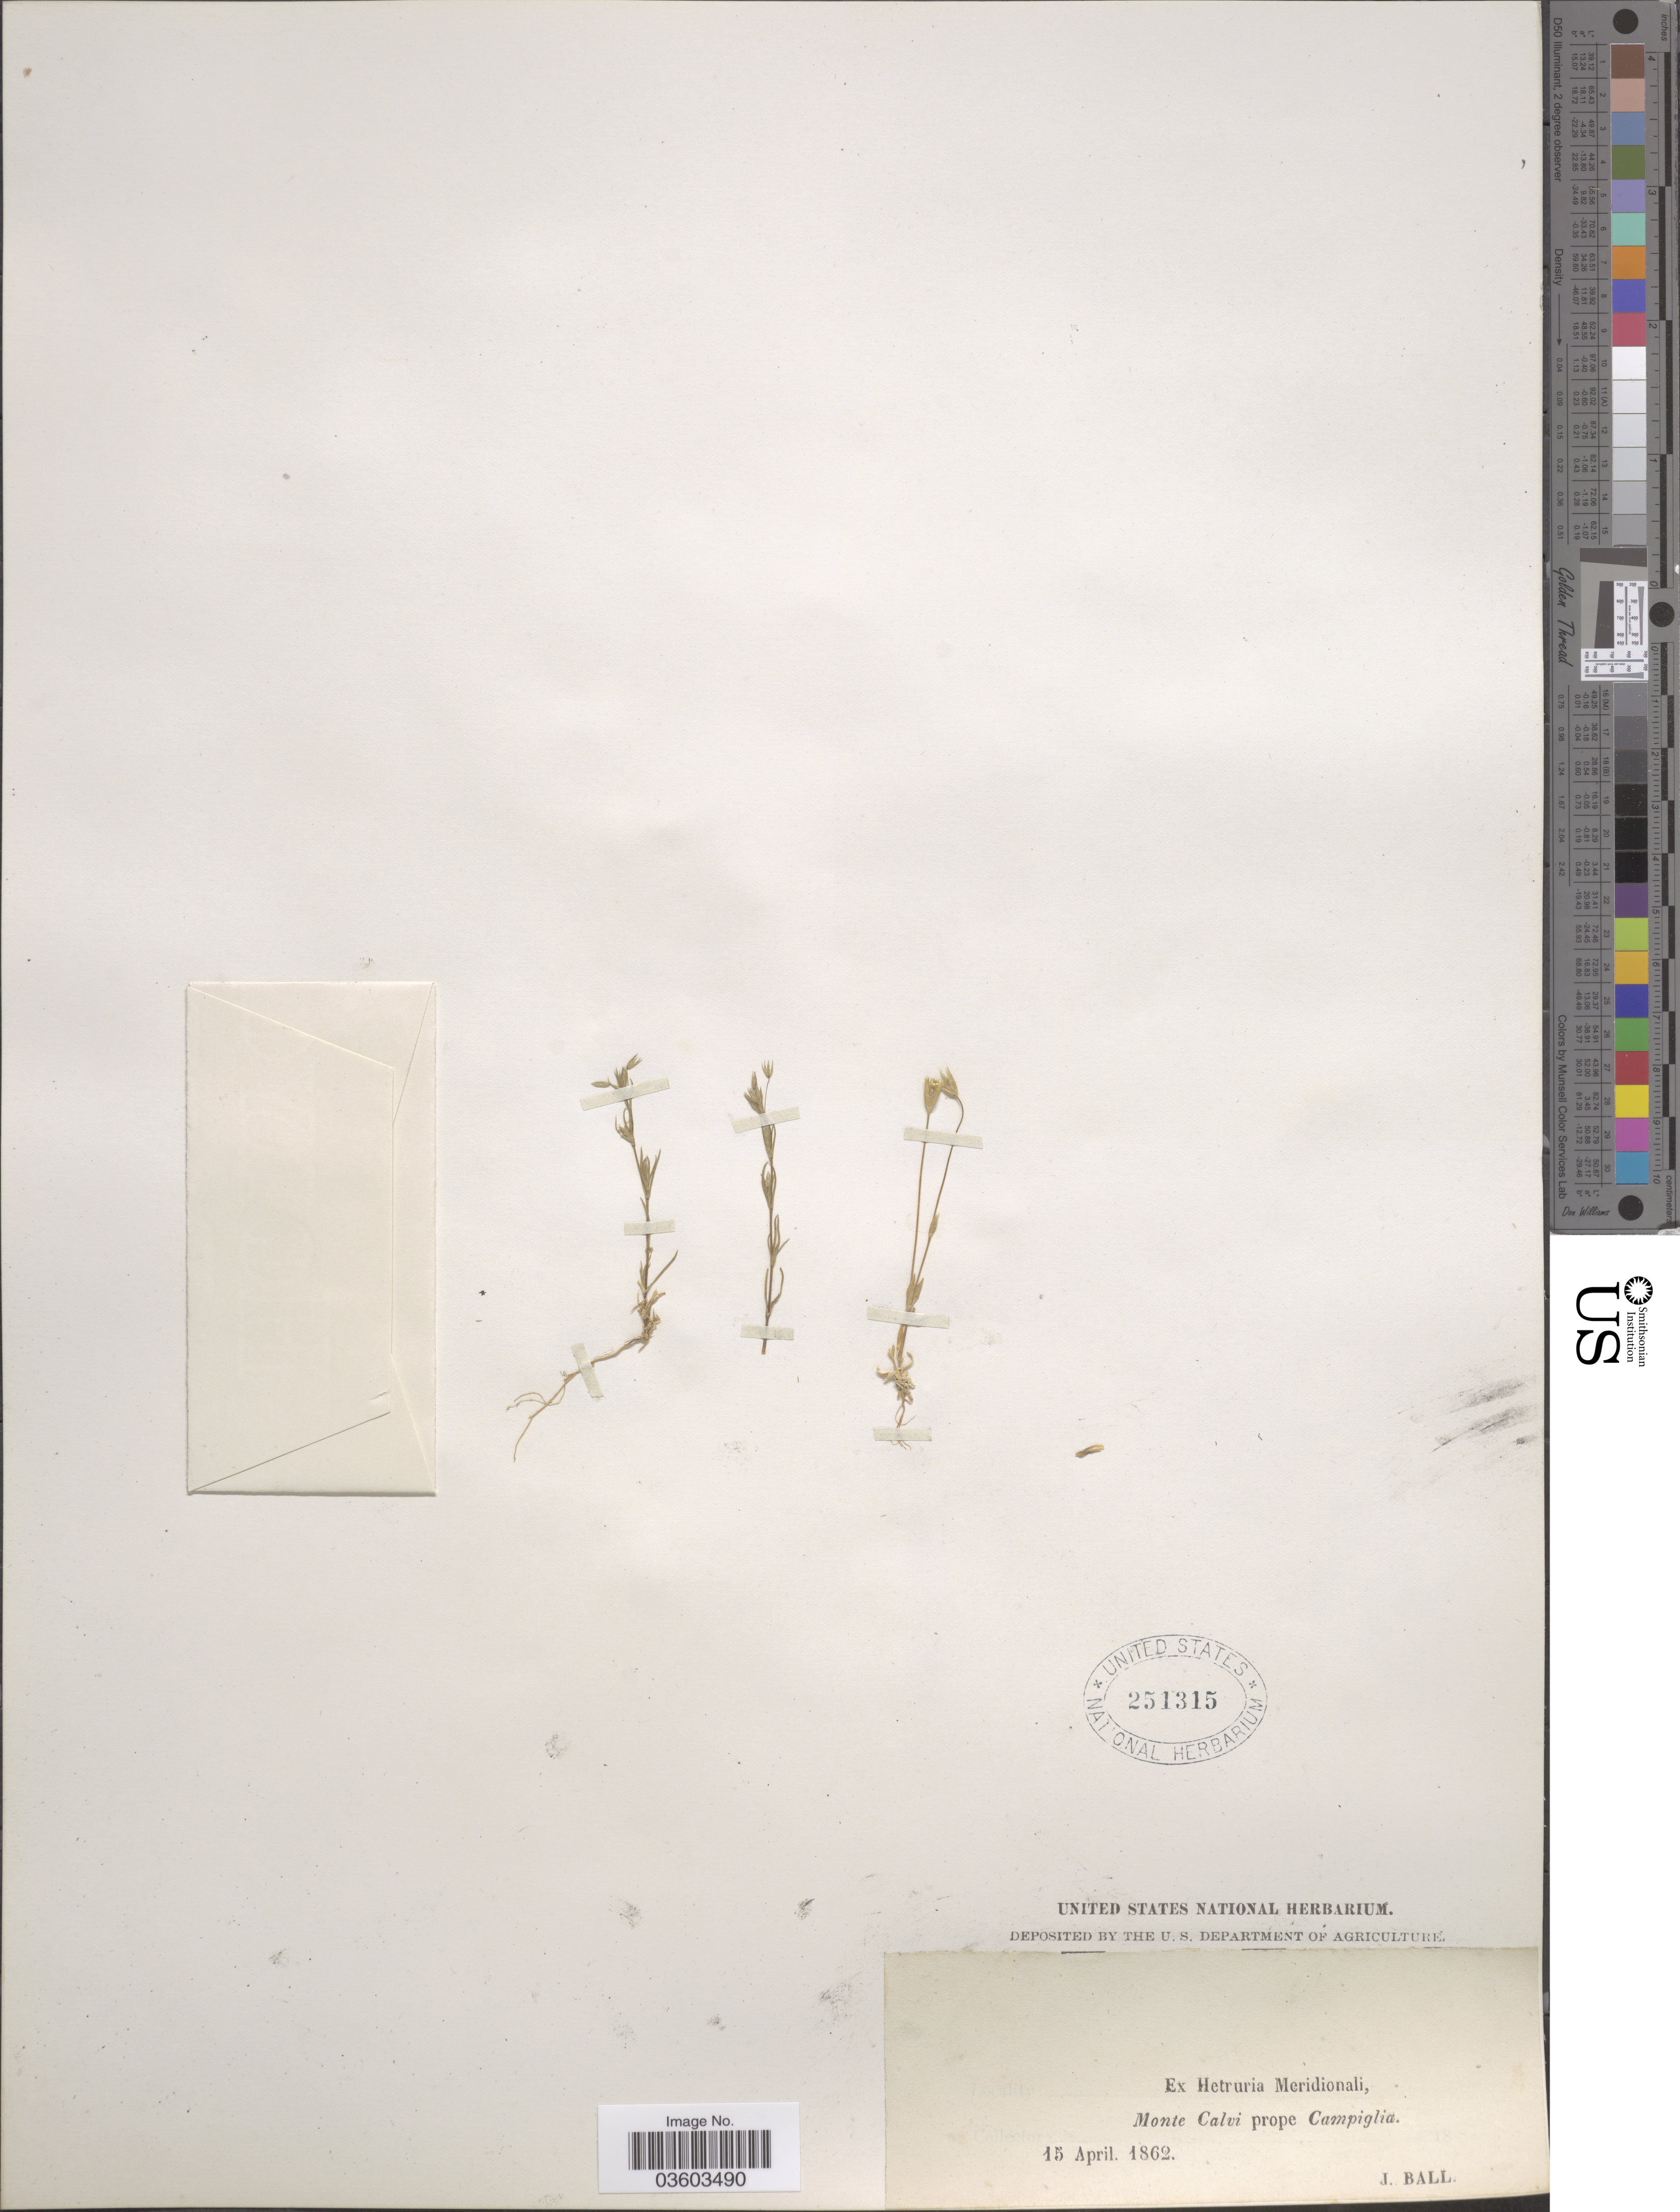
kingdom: Plantae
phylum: Tracheophyta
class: Magnoliopsida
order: Caryophyllales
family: Caryophyllaceae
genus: Cerastium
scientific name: Cerastium sp.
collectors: J. Ball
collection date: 1862-04-15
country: Italy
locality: Ex Hetruria Meridionali, Monte Calvi prope Campiglia.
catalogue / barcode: US 251315